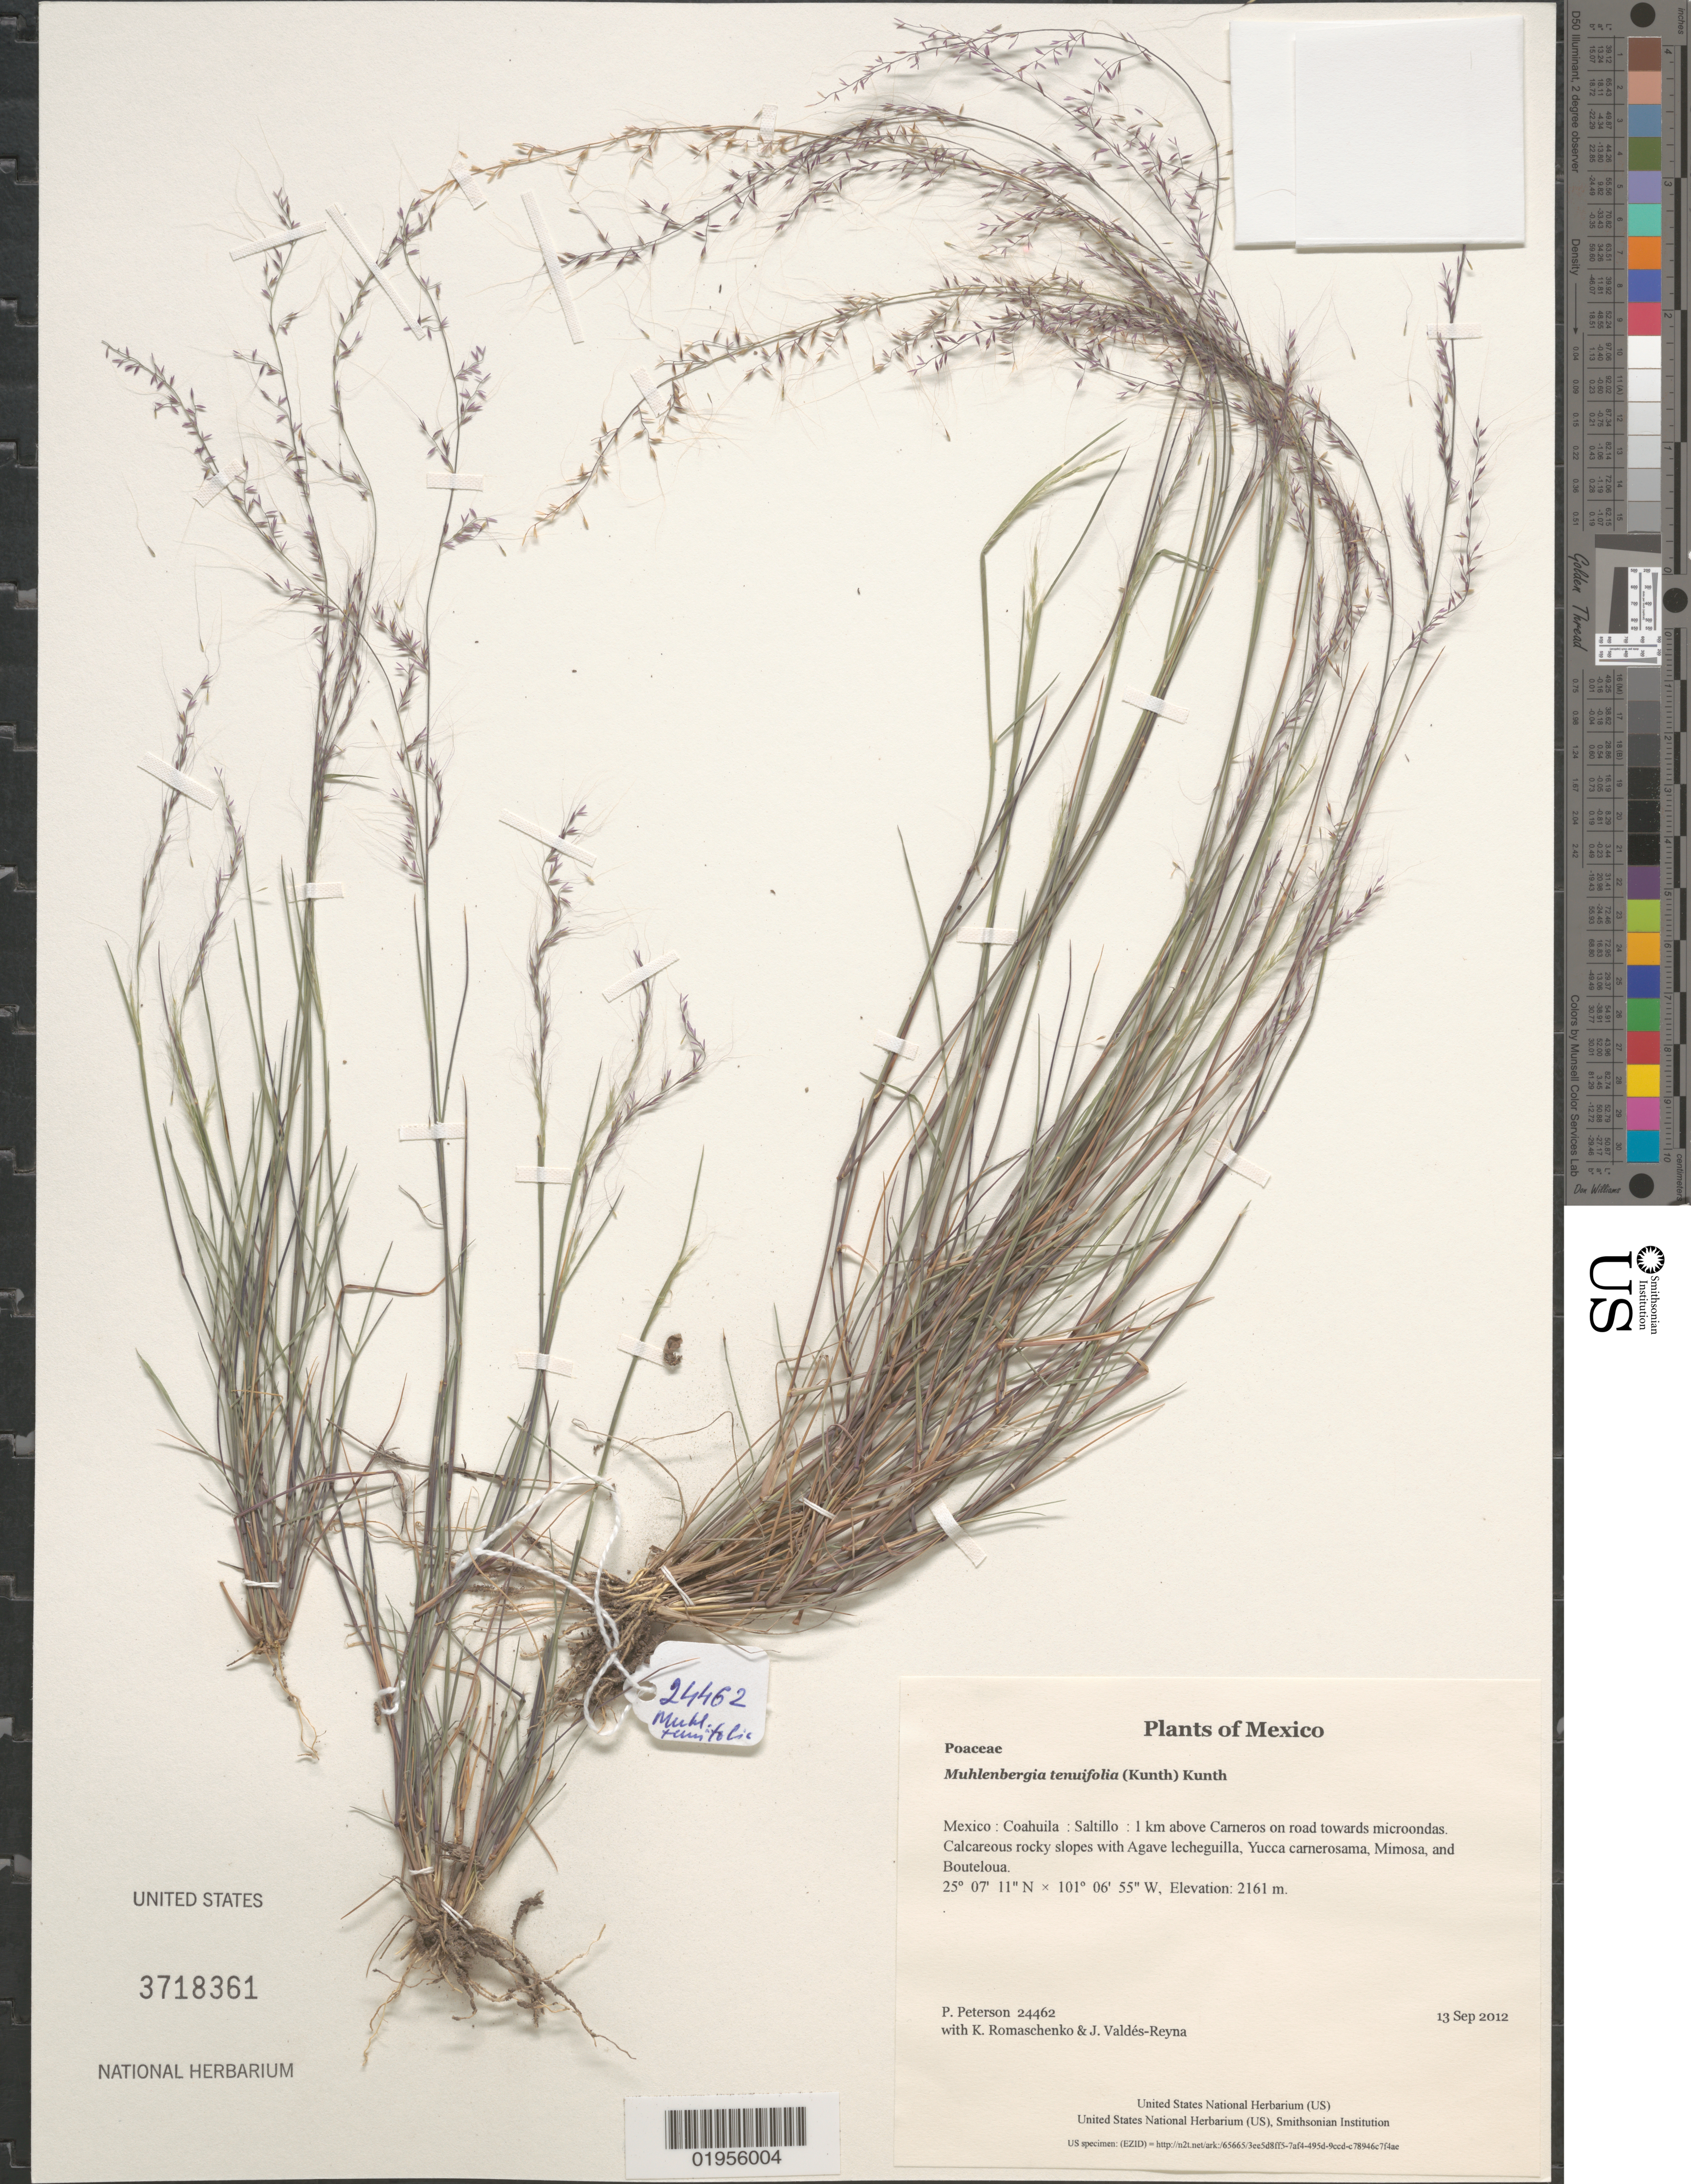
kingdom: Plantae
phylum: Tracheophyta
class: Liliopsida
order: Poales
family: Poaceae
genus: Muhlenbergia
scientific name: Muhlenbergia tenuifolia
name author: (Kunth) Kunth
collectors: P. M. Peterson, K. Romaschenko & J. Valdés-Reyna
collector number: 24462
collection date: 2012-09-13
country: Mexico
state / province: Coahuila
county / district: Saltillo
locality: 1 km above Carneros on road towards microondas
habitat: Calcareous rocky slopes with Agave lecheguilla, Yucca carnerosama, Mimosa, and Bouteloua.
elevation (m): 2161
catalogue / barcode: US 3718361